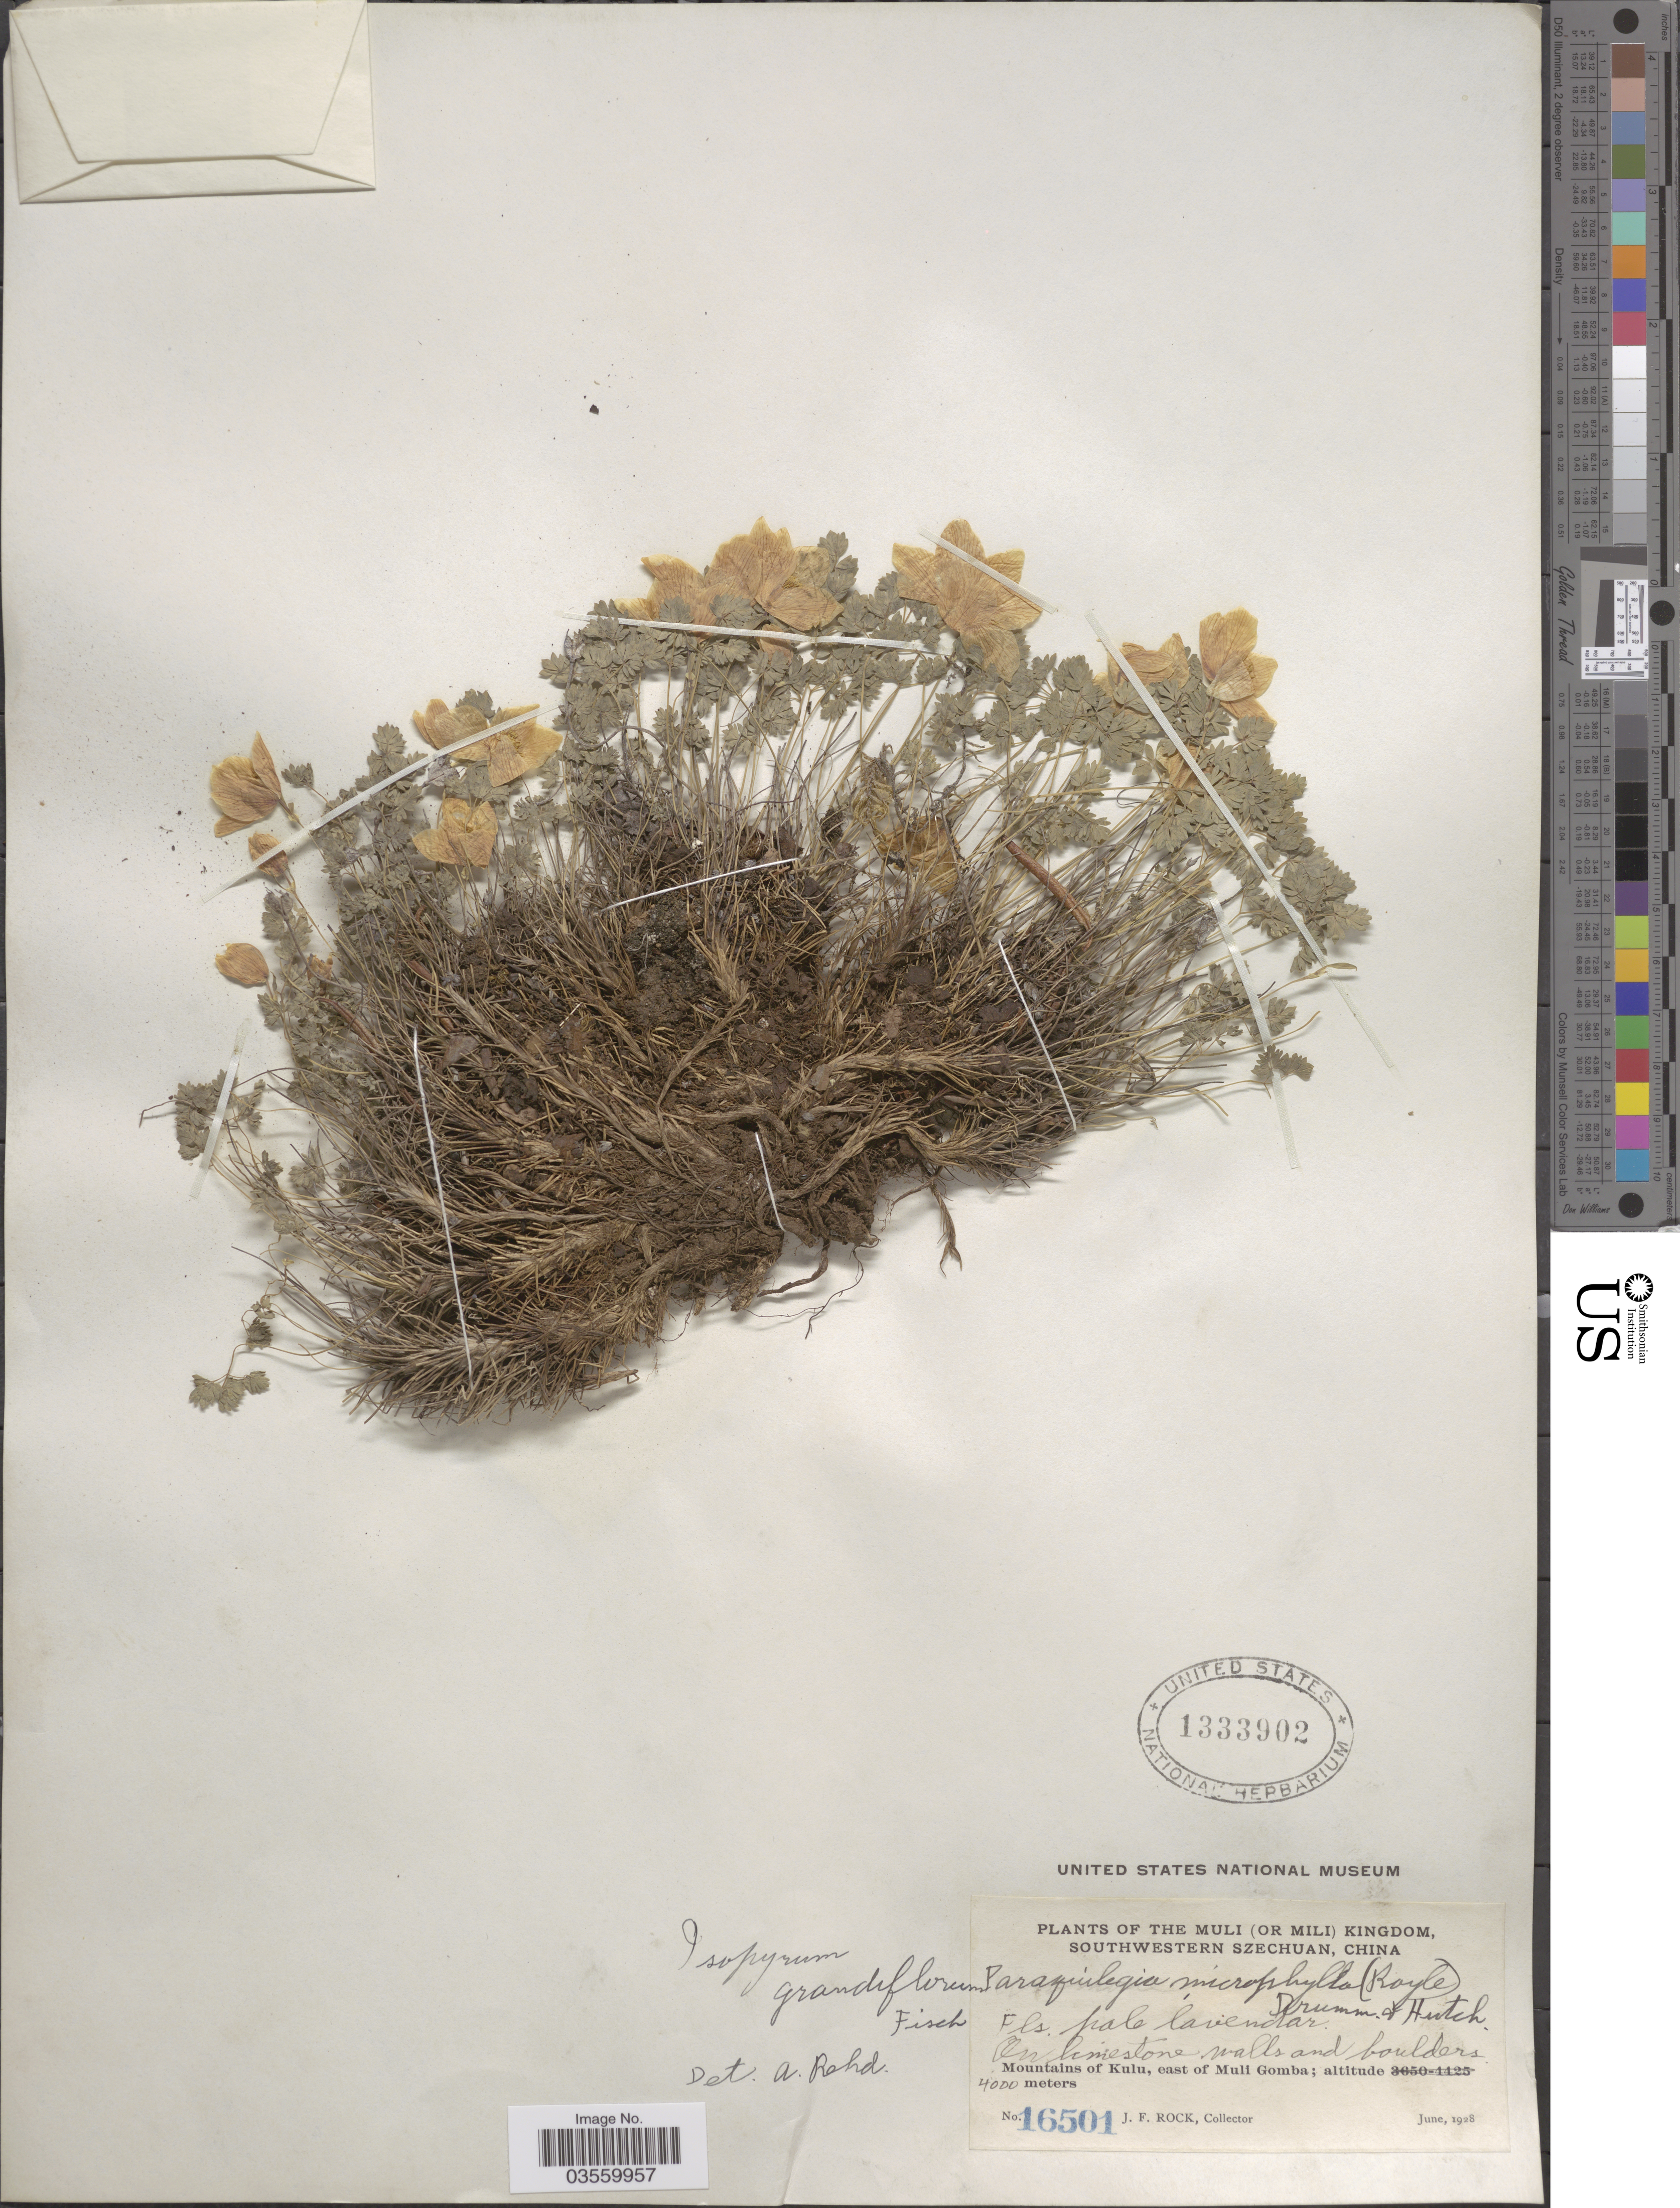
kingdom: Plantae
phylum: Tracheophyta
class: Magnoliopsida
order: Ranunculales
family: Ranunculaceae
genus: Paraquilegia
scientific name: Paraquilegia microphylla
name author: (Royle) J.R. Drumm. & Hutch.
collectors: J. Rock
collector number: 16501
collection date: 1928-06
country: China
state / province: Sichuan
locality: The Muli (or Mili) Kingdom, Southwestern Szechuan. Mountains of Kulu, east of Muli Gomba.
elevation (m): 4000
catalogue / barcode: US 1333902